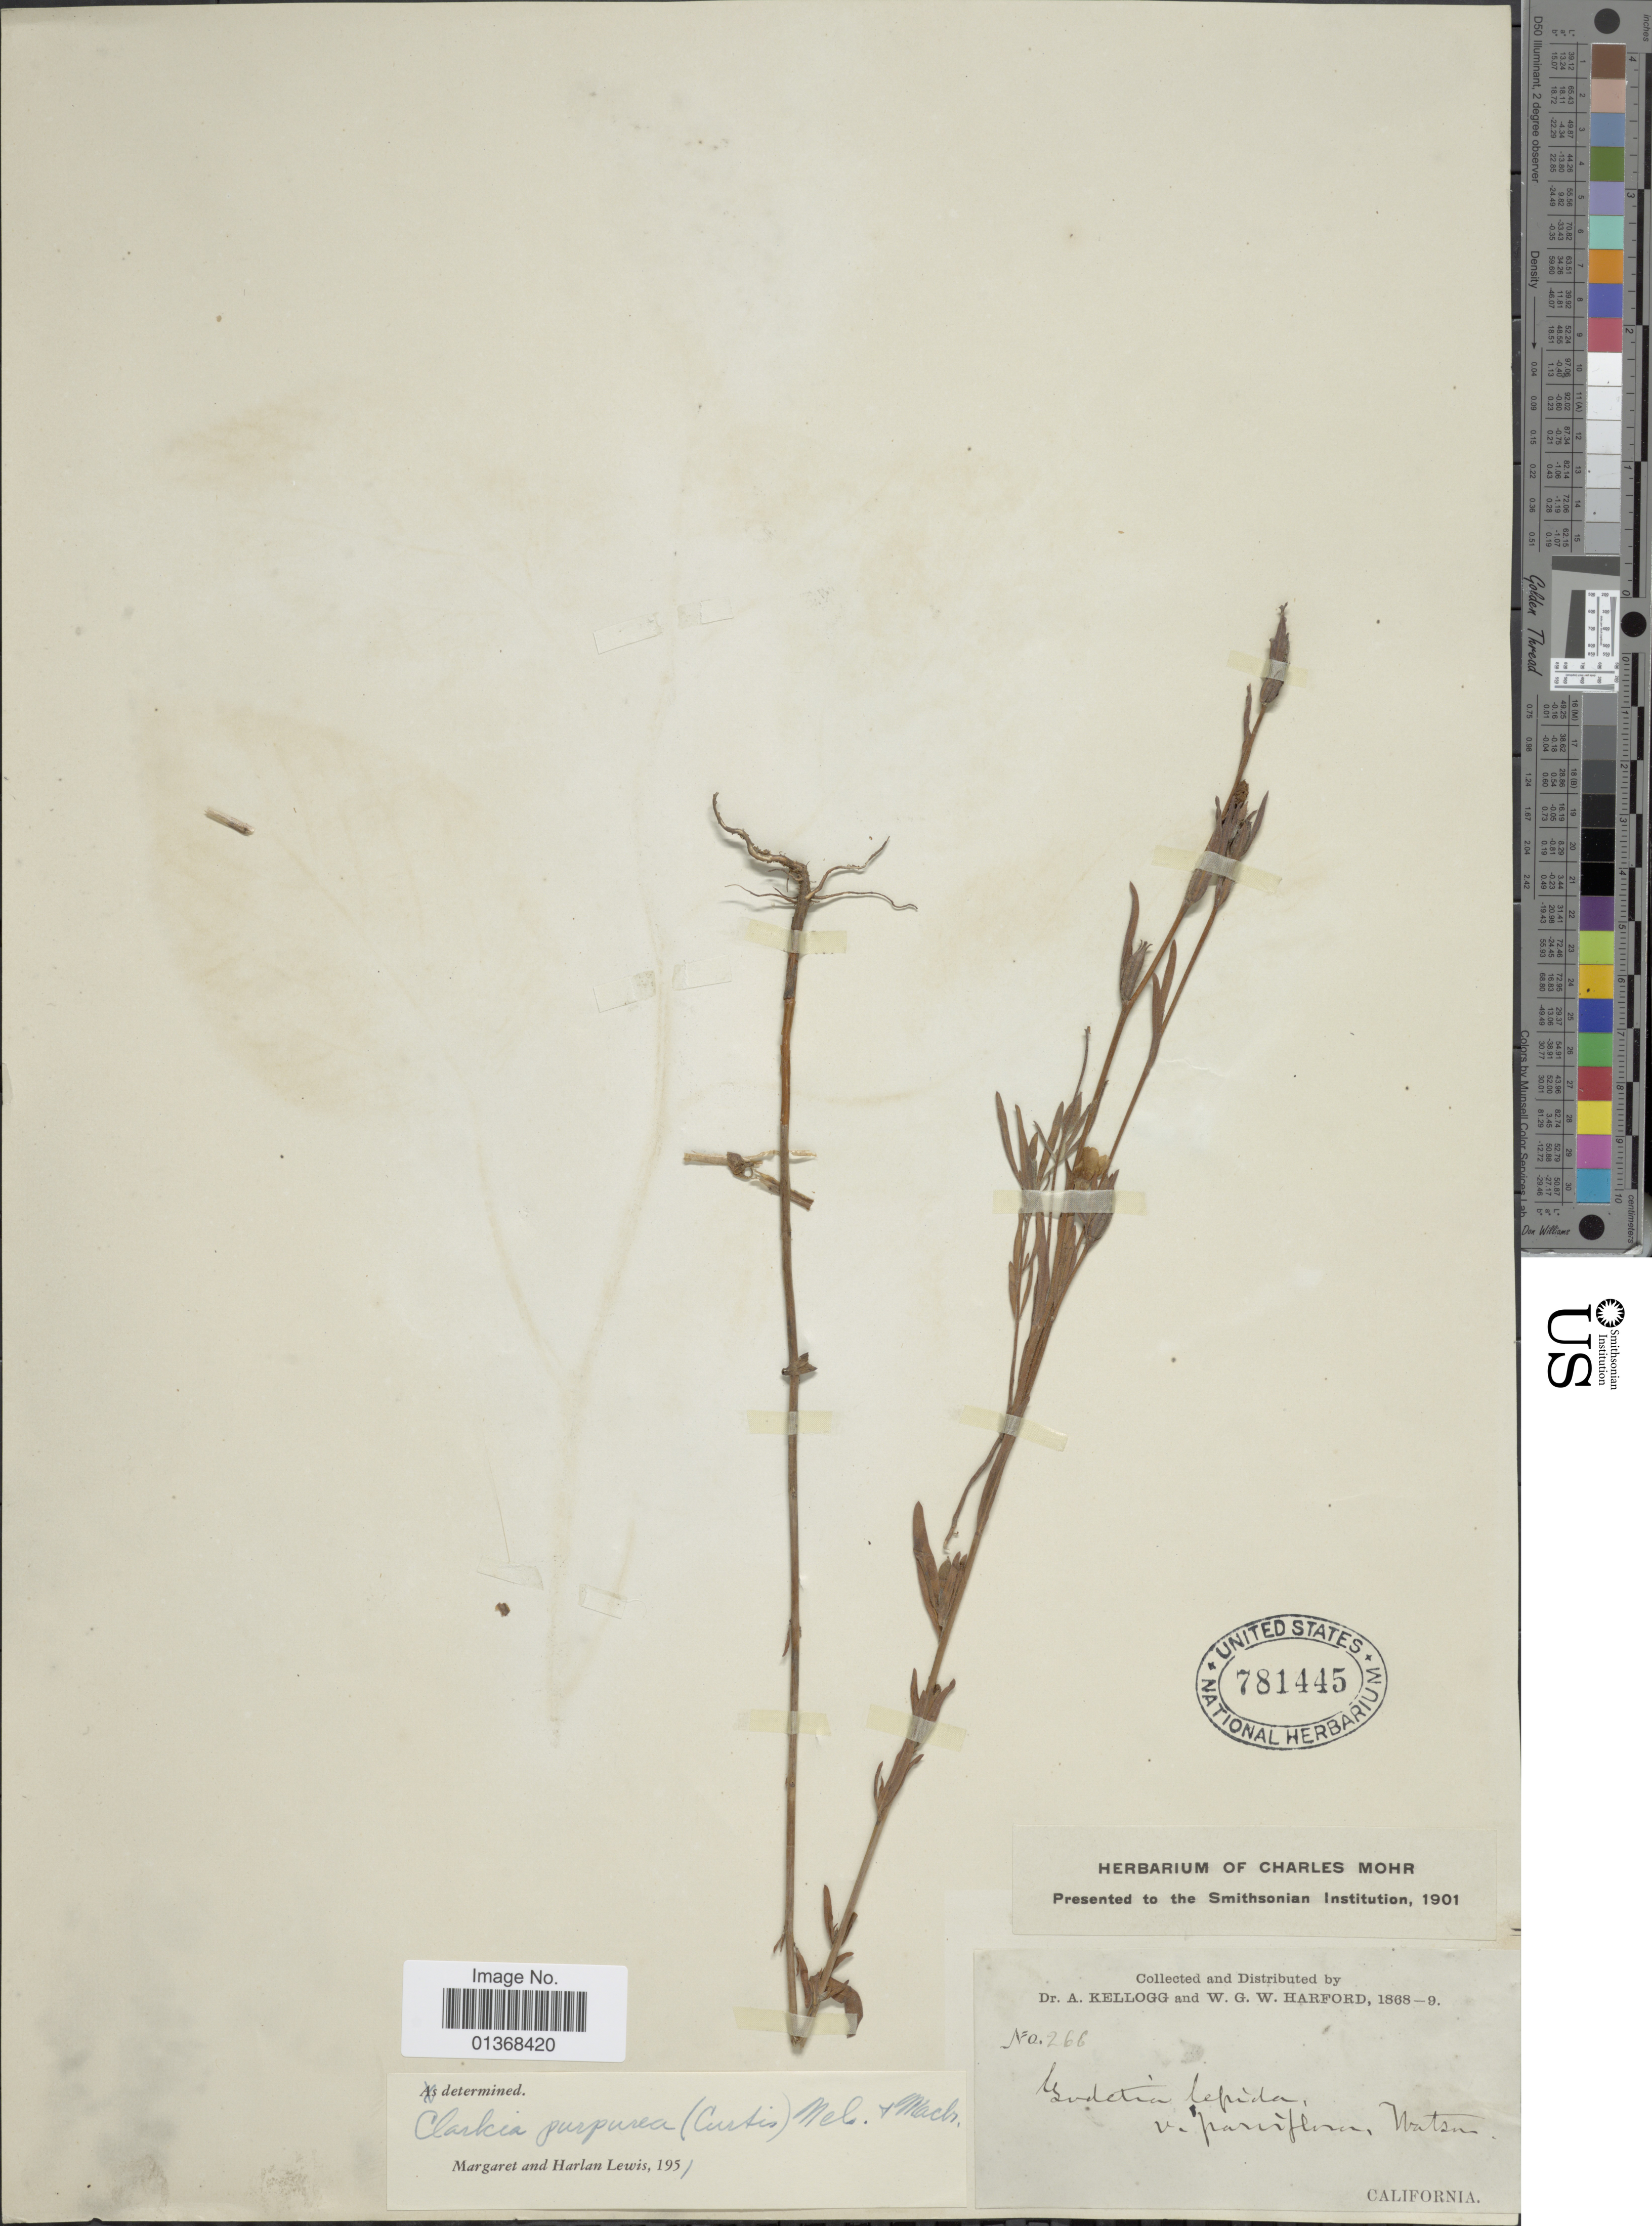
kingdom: Plantae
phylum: Tracheophyta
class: Magnoliopsida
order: Myrtales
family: Onagraceae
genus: Clarkia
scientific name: Clarkia purpurea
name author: (Curtis) A. Nelson & J.F. Macbr.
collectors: A. Kellogg & W. G. W. Harford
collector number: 266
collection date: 1868/1869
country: United States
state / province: California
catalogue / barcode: US 781445